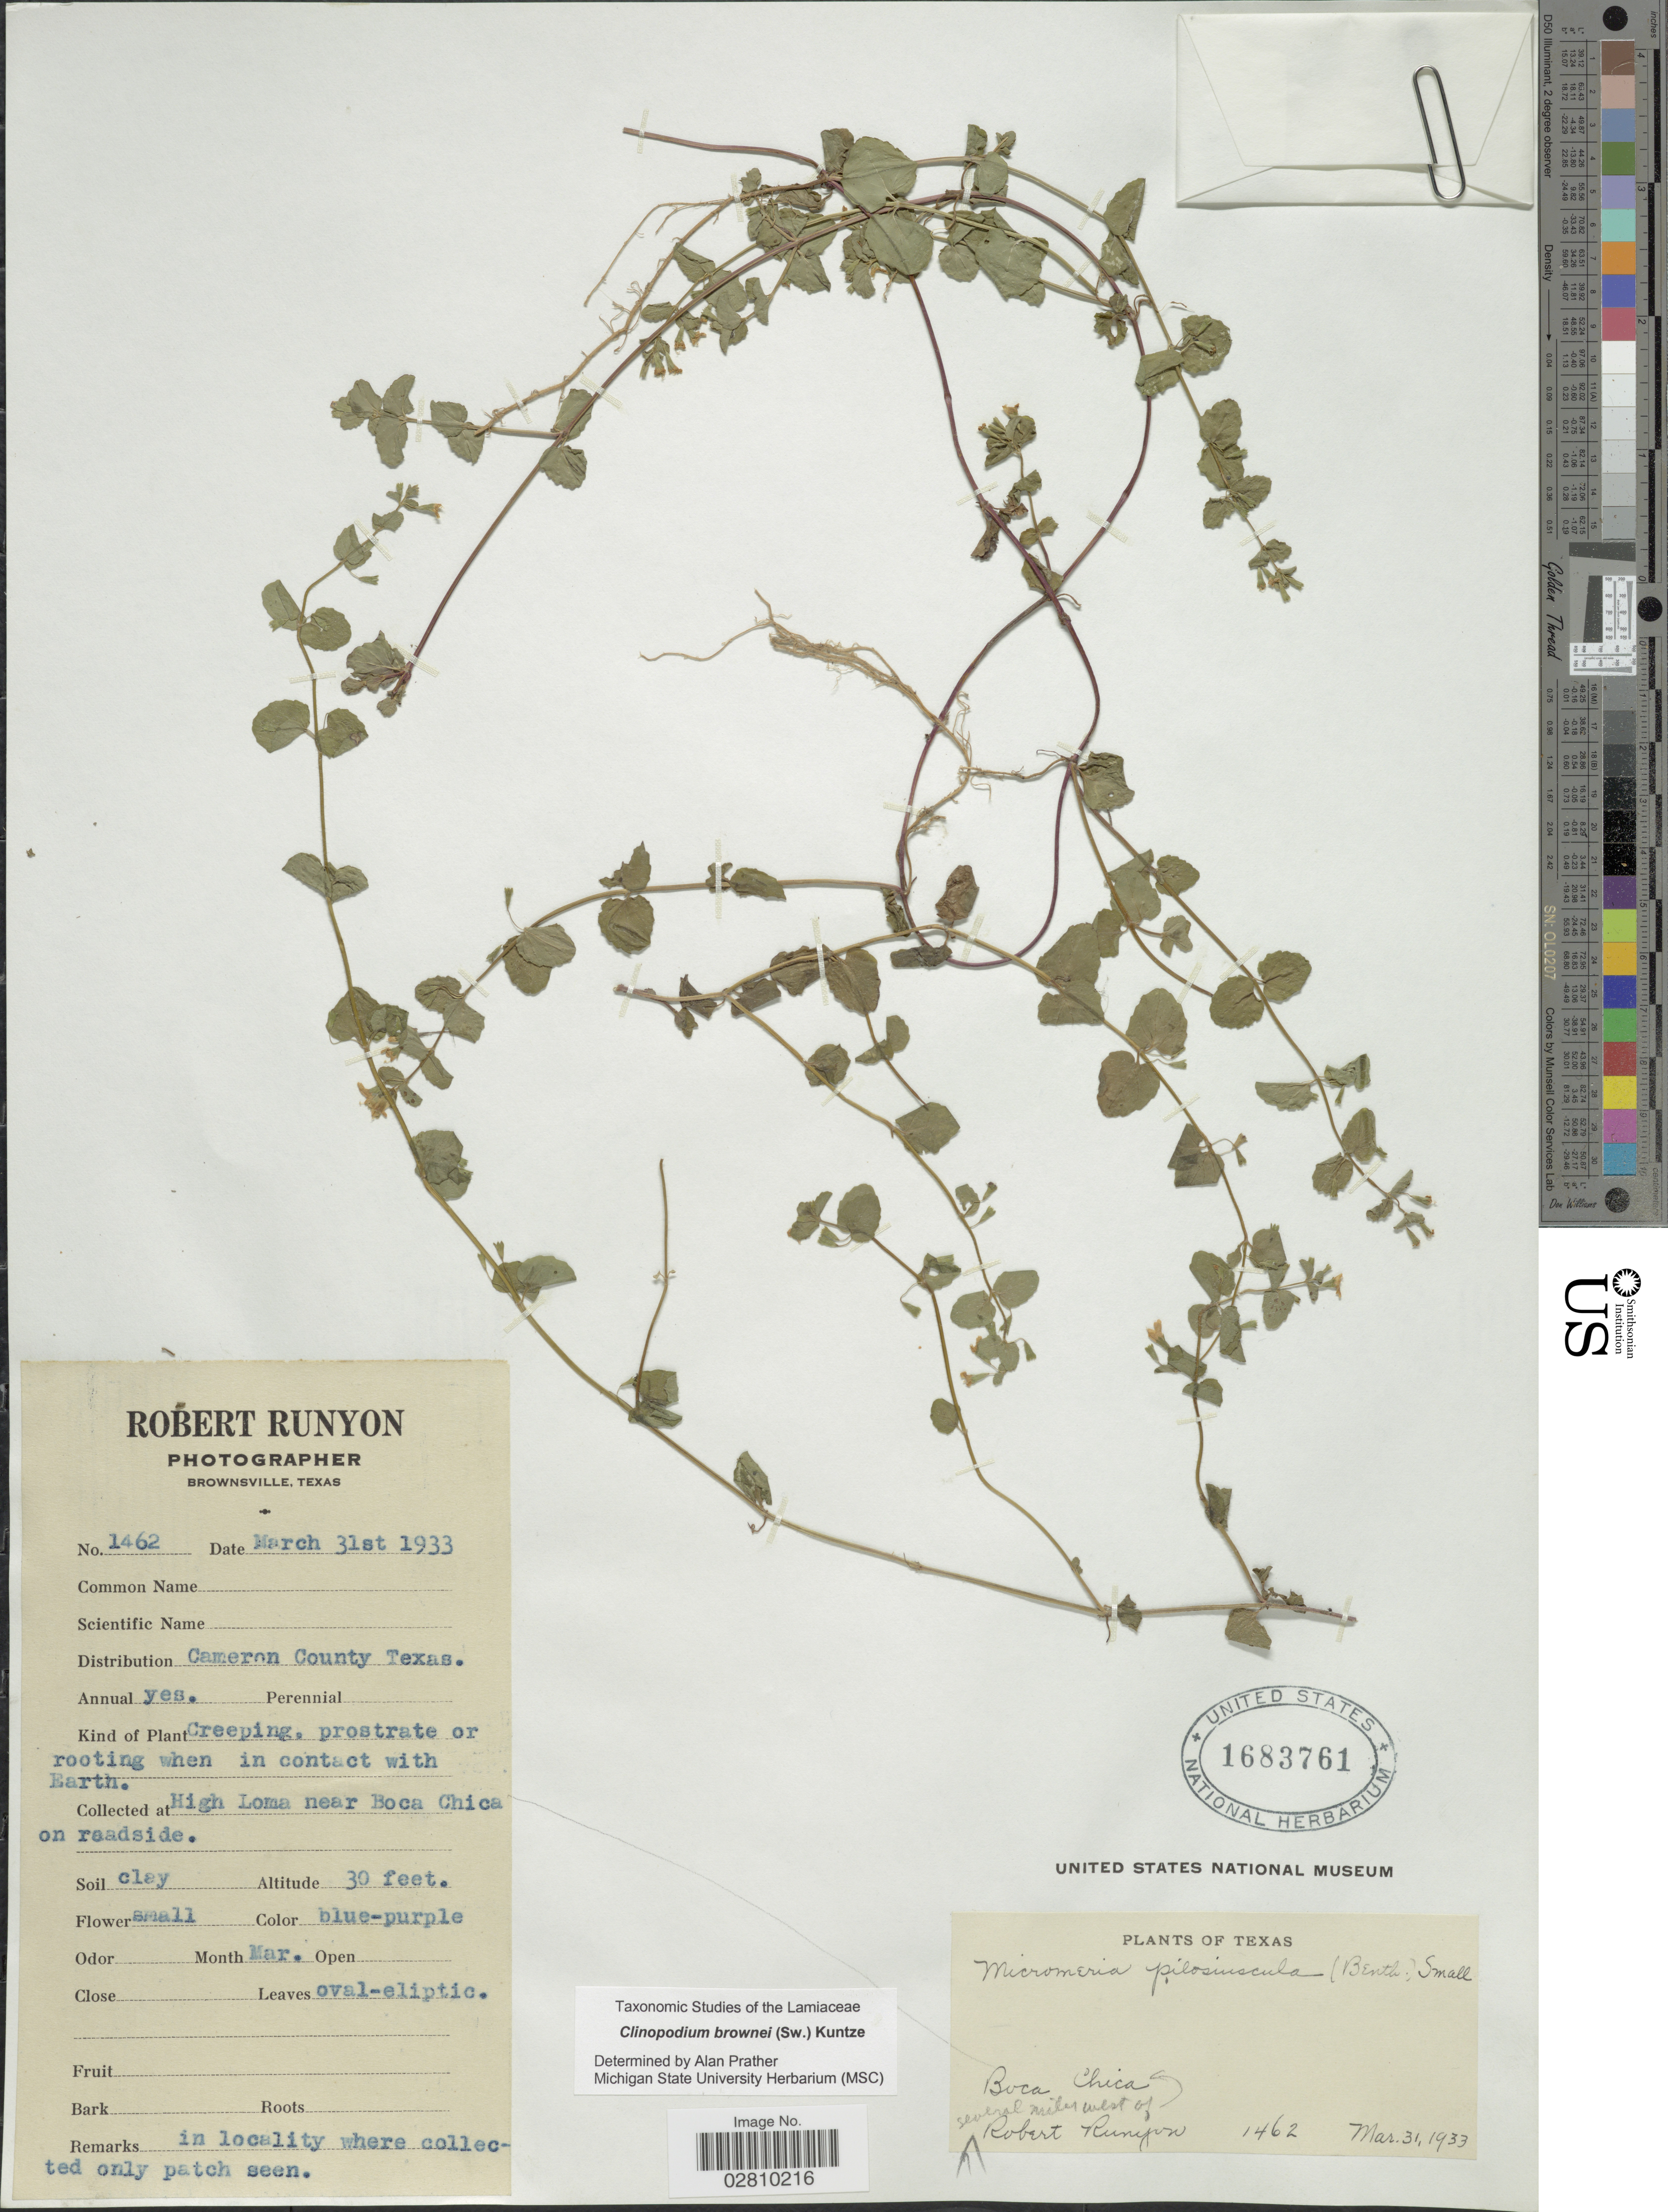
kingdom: Plantae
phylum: Tracheophyta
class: Magnoliopsida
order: Lamiales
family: Lamiaceae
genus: Clinopodium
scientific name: Clinopodium brownei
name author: (Sw.) Kuntze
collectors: R. Runyon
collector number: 1462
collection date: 1933-03-31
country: United States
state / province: Texas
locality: Cameron County. High Loma near Boca Chica on roadside.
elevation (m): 9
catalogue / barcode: US 1683761